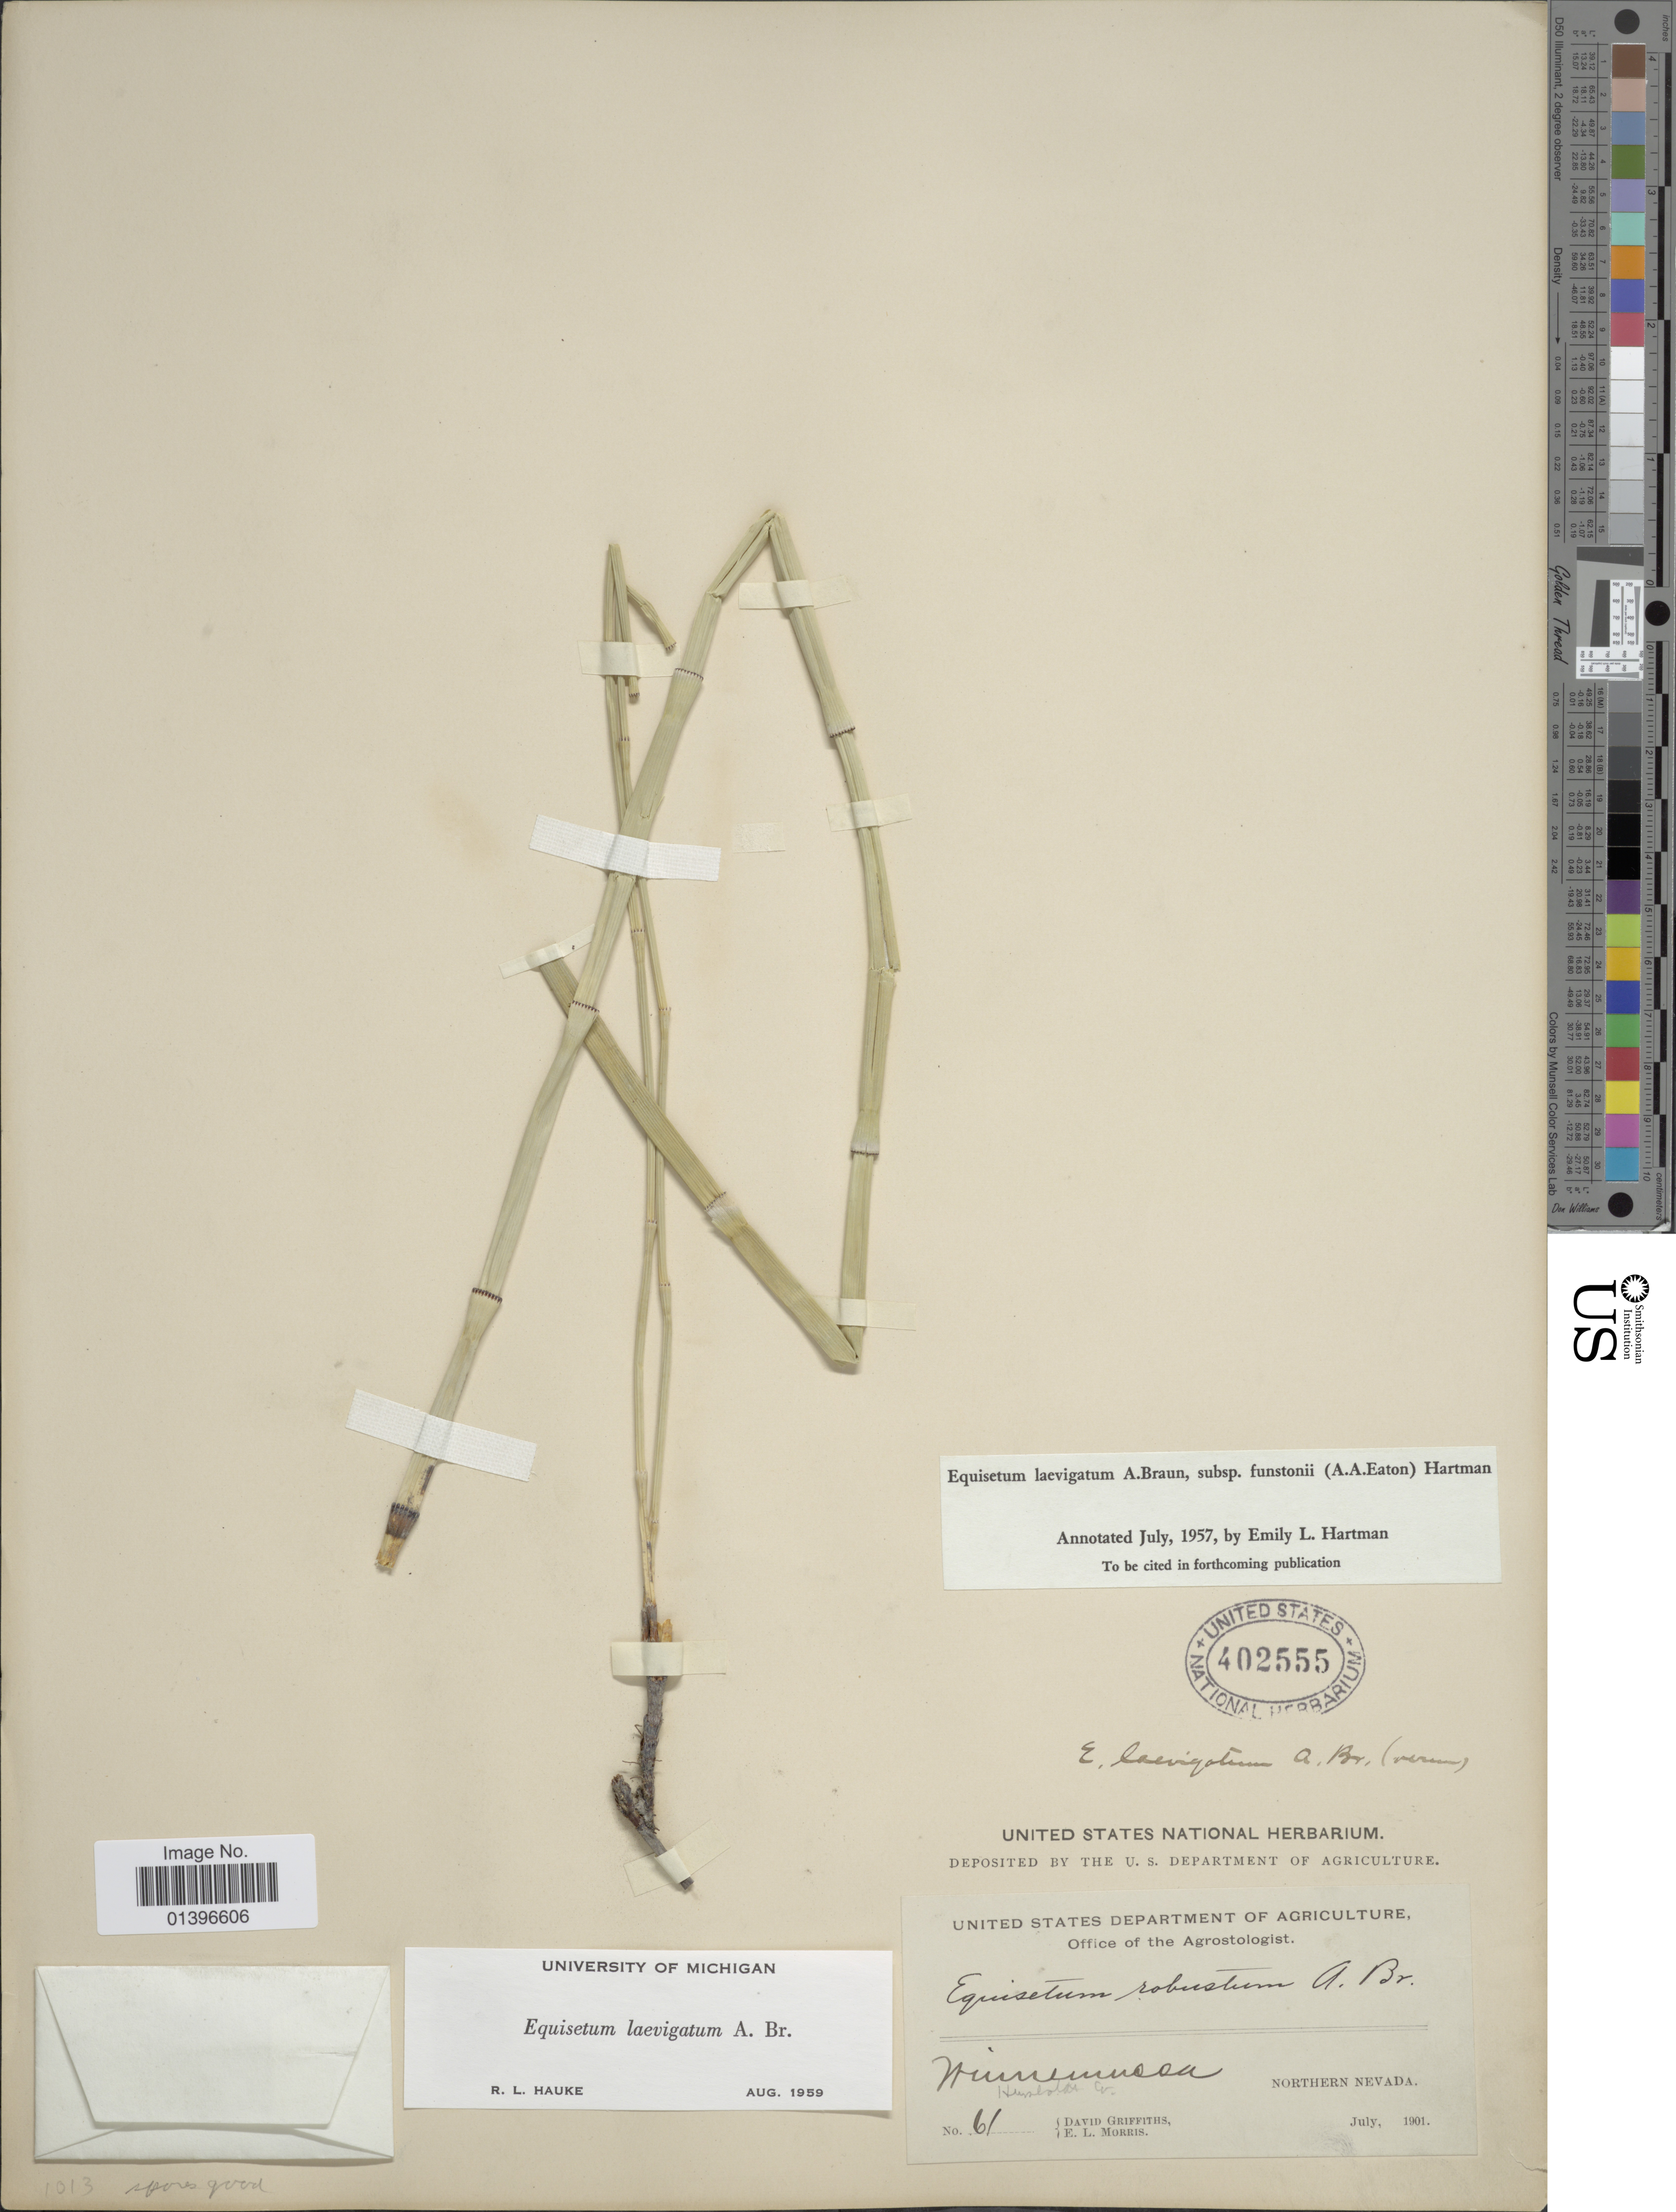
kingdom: Plantae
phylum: Tracheophyta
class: Polypodiopsida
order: Equisetales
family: Equisetaceae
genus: Equisetum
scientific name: Equisetum laevigatum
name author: A. Braun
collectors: D. Griffiths & E. Morris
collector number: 61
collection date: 1901-07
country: United States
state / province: Nevada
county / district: Humboldt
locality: Winnemucca, Humboldt Co., Northern Nevada.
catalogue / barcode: US 402555